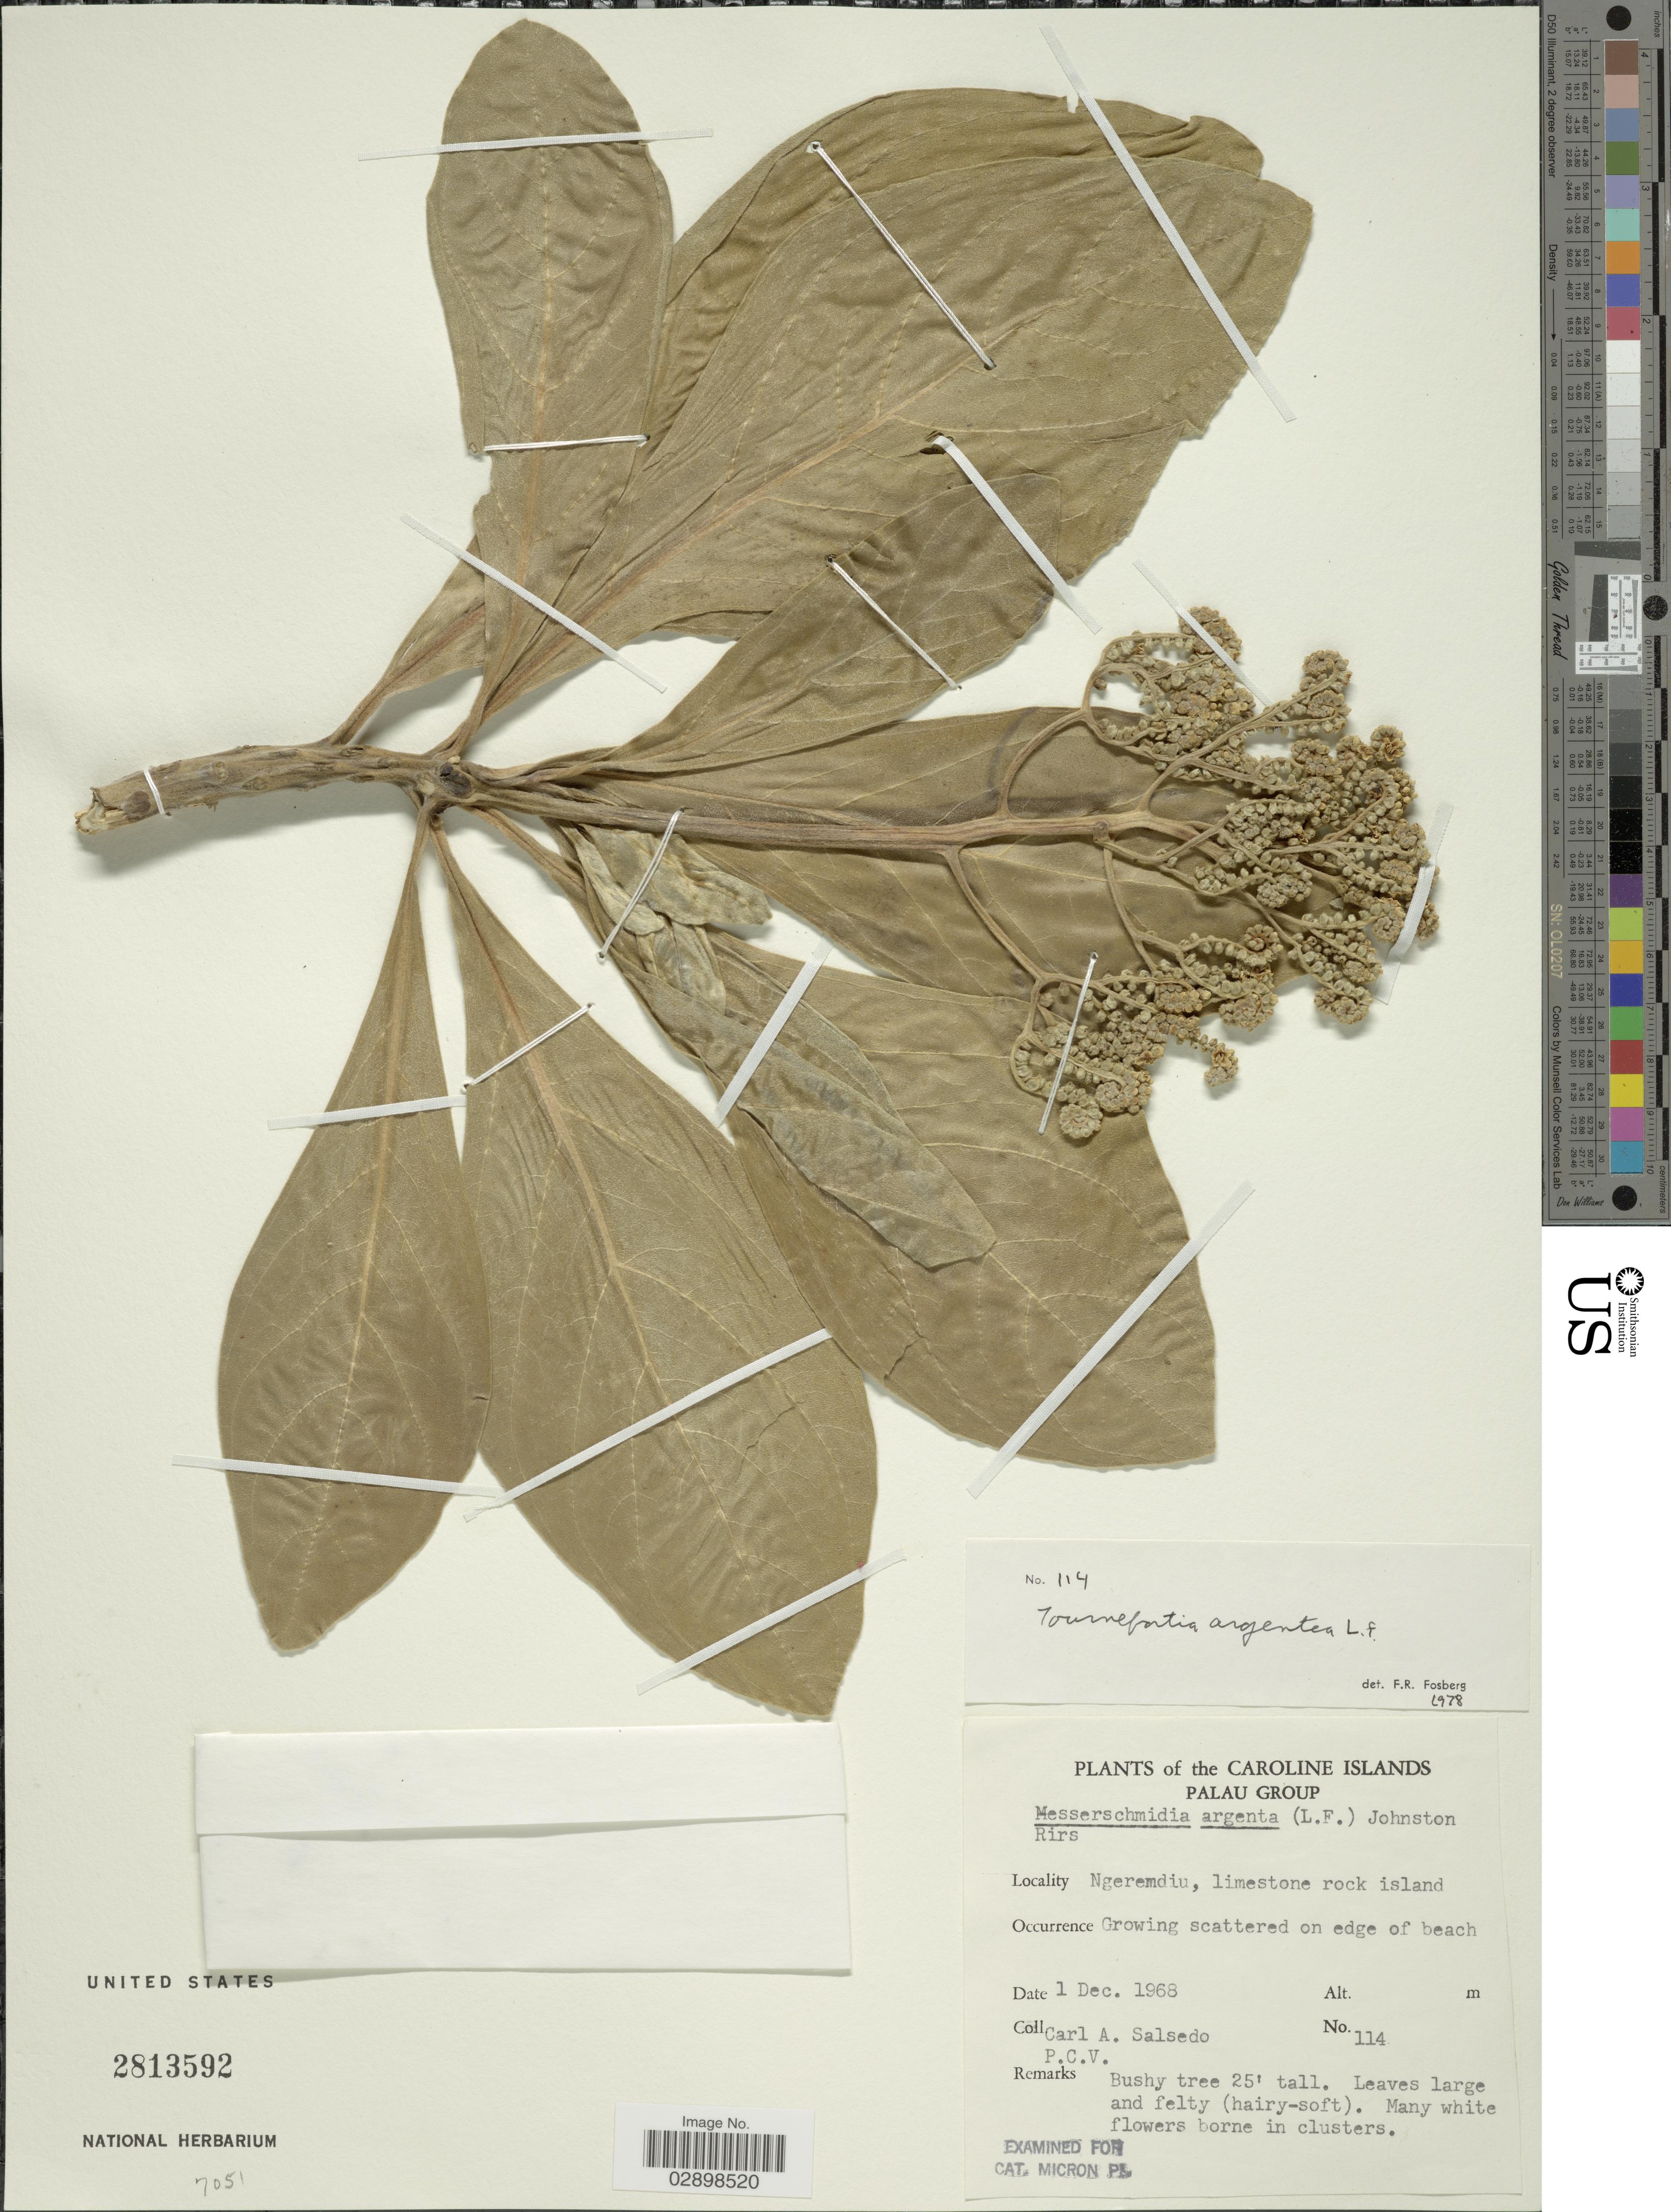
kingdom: Plantae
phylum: Tracheophyta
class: Magnoliopsida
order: Boraginales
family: Heliotropiaceae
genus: Heliotropium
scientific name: Heliotropium arboreum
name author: (Blanco) Mabberley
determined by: Wagner, W. L., (BOT), Smithsonian Institution - National Museum of Natural History (UNITED STATES)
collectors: C.A. Salsedo & P. C. V.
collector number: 114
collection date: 1968-12-01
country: Palau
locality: Ngeremdiu, limestone rock on island.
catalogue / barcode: US 2813592